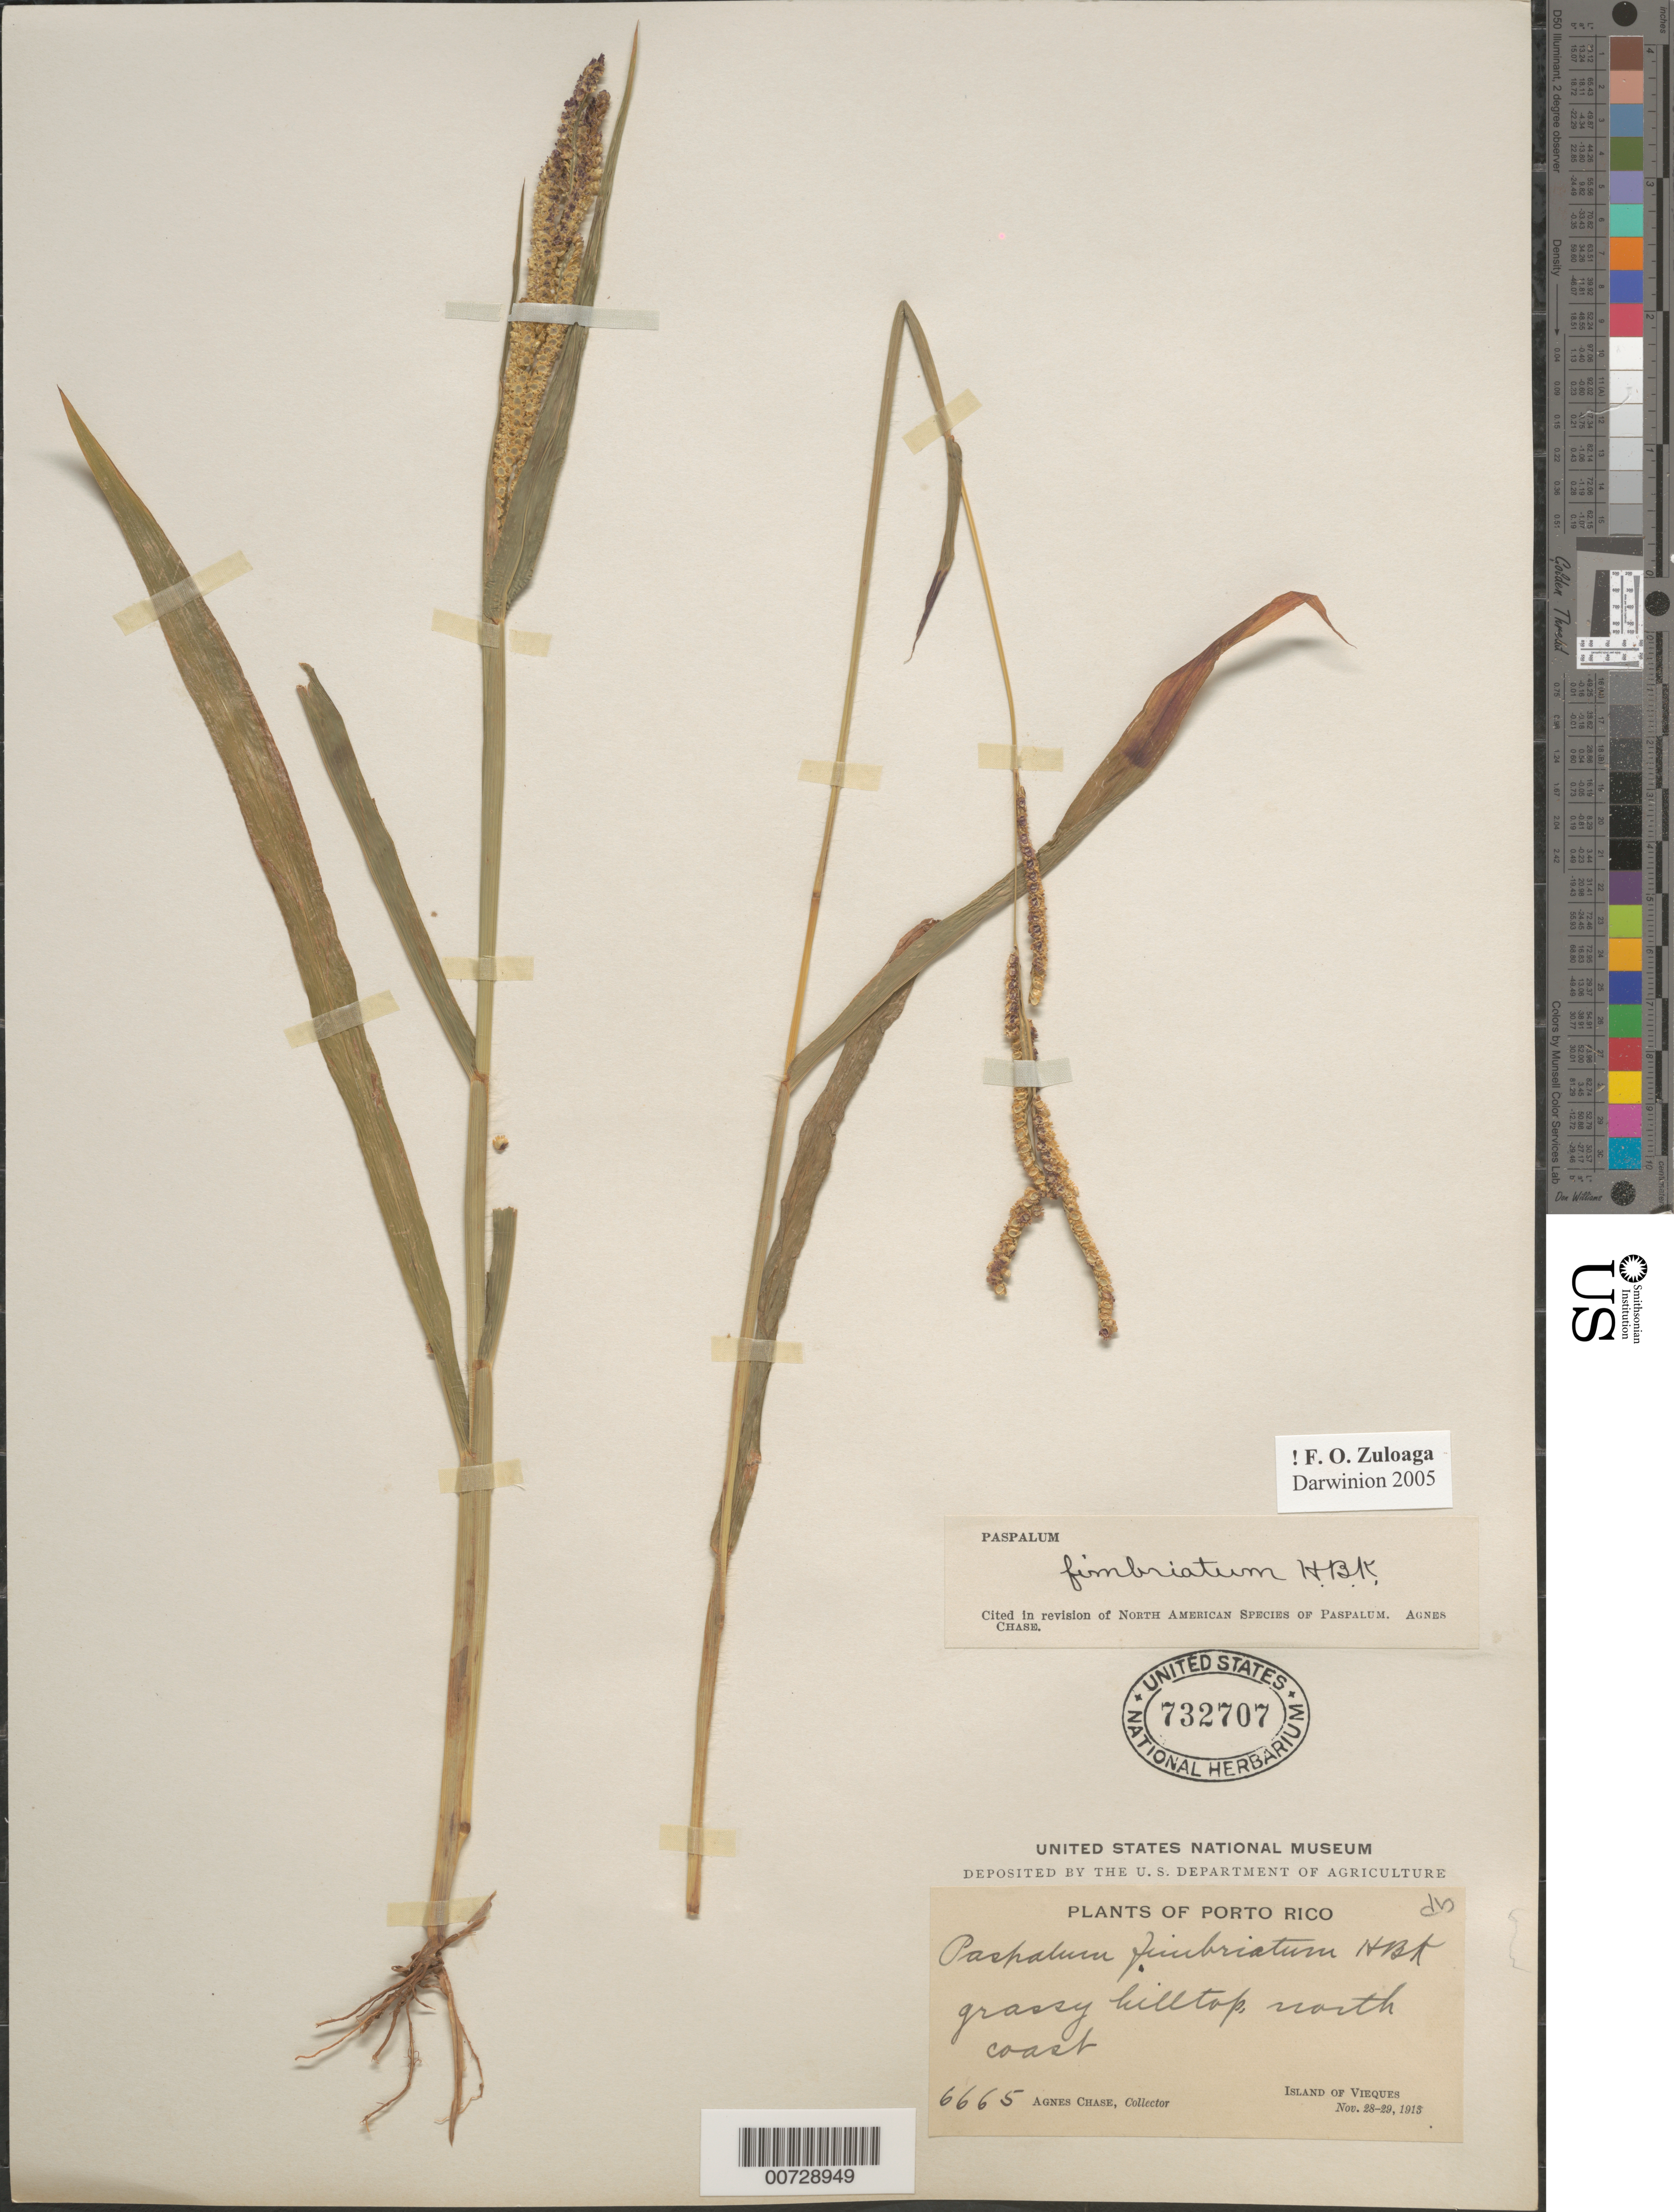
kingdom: Plantae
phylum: Tracheophyta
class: Liliopsida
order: Poales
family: Poaceae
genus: Paspalum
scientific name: Paspalum fimbriatum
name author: Kunth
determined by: Chase, [M.] Agnes, (US)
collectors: A. Chase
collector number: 6665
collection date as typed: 28 Nov 1913 to 29 Nov 1913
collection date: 1913-11-28/1913-11-29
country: Puerto Rico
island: Vieques I.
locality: Vieques, North coast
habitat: Grassy hilltop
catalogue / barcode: US 732707